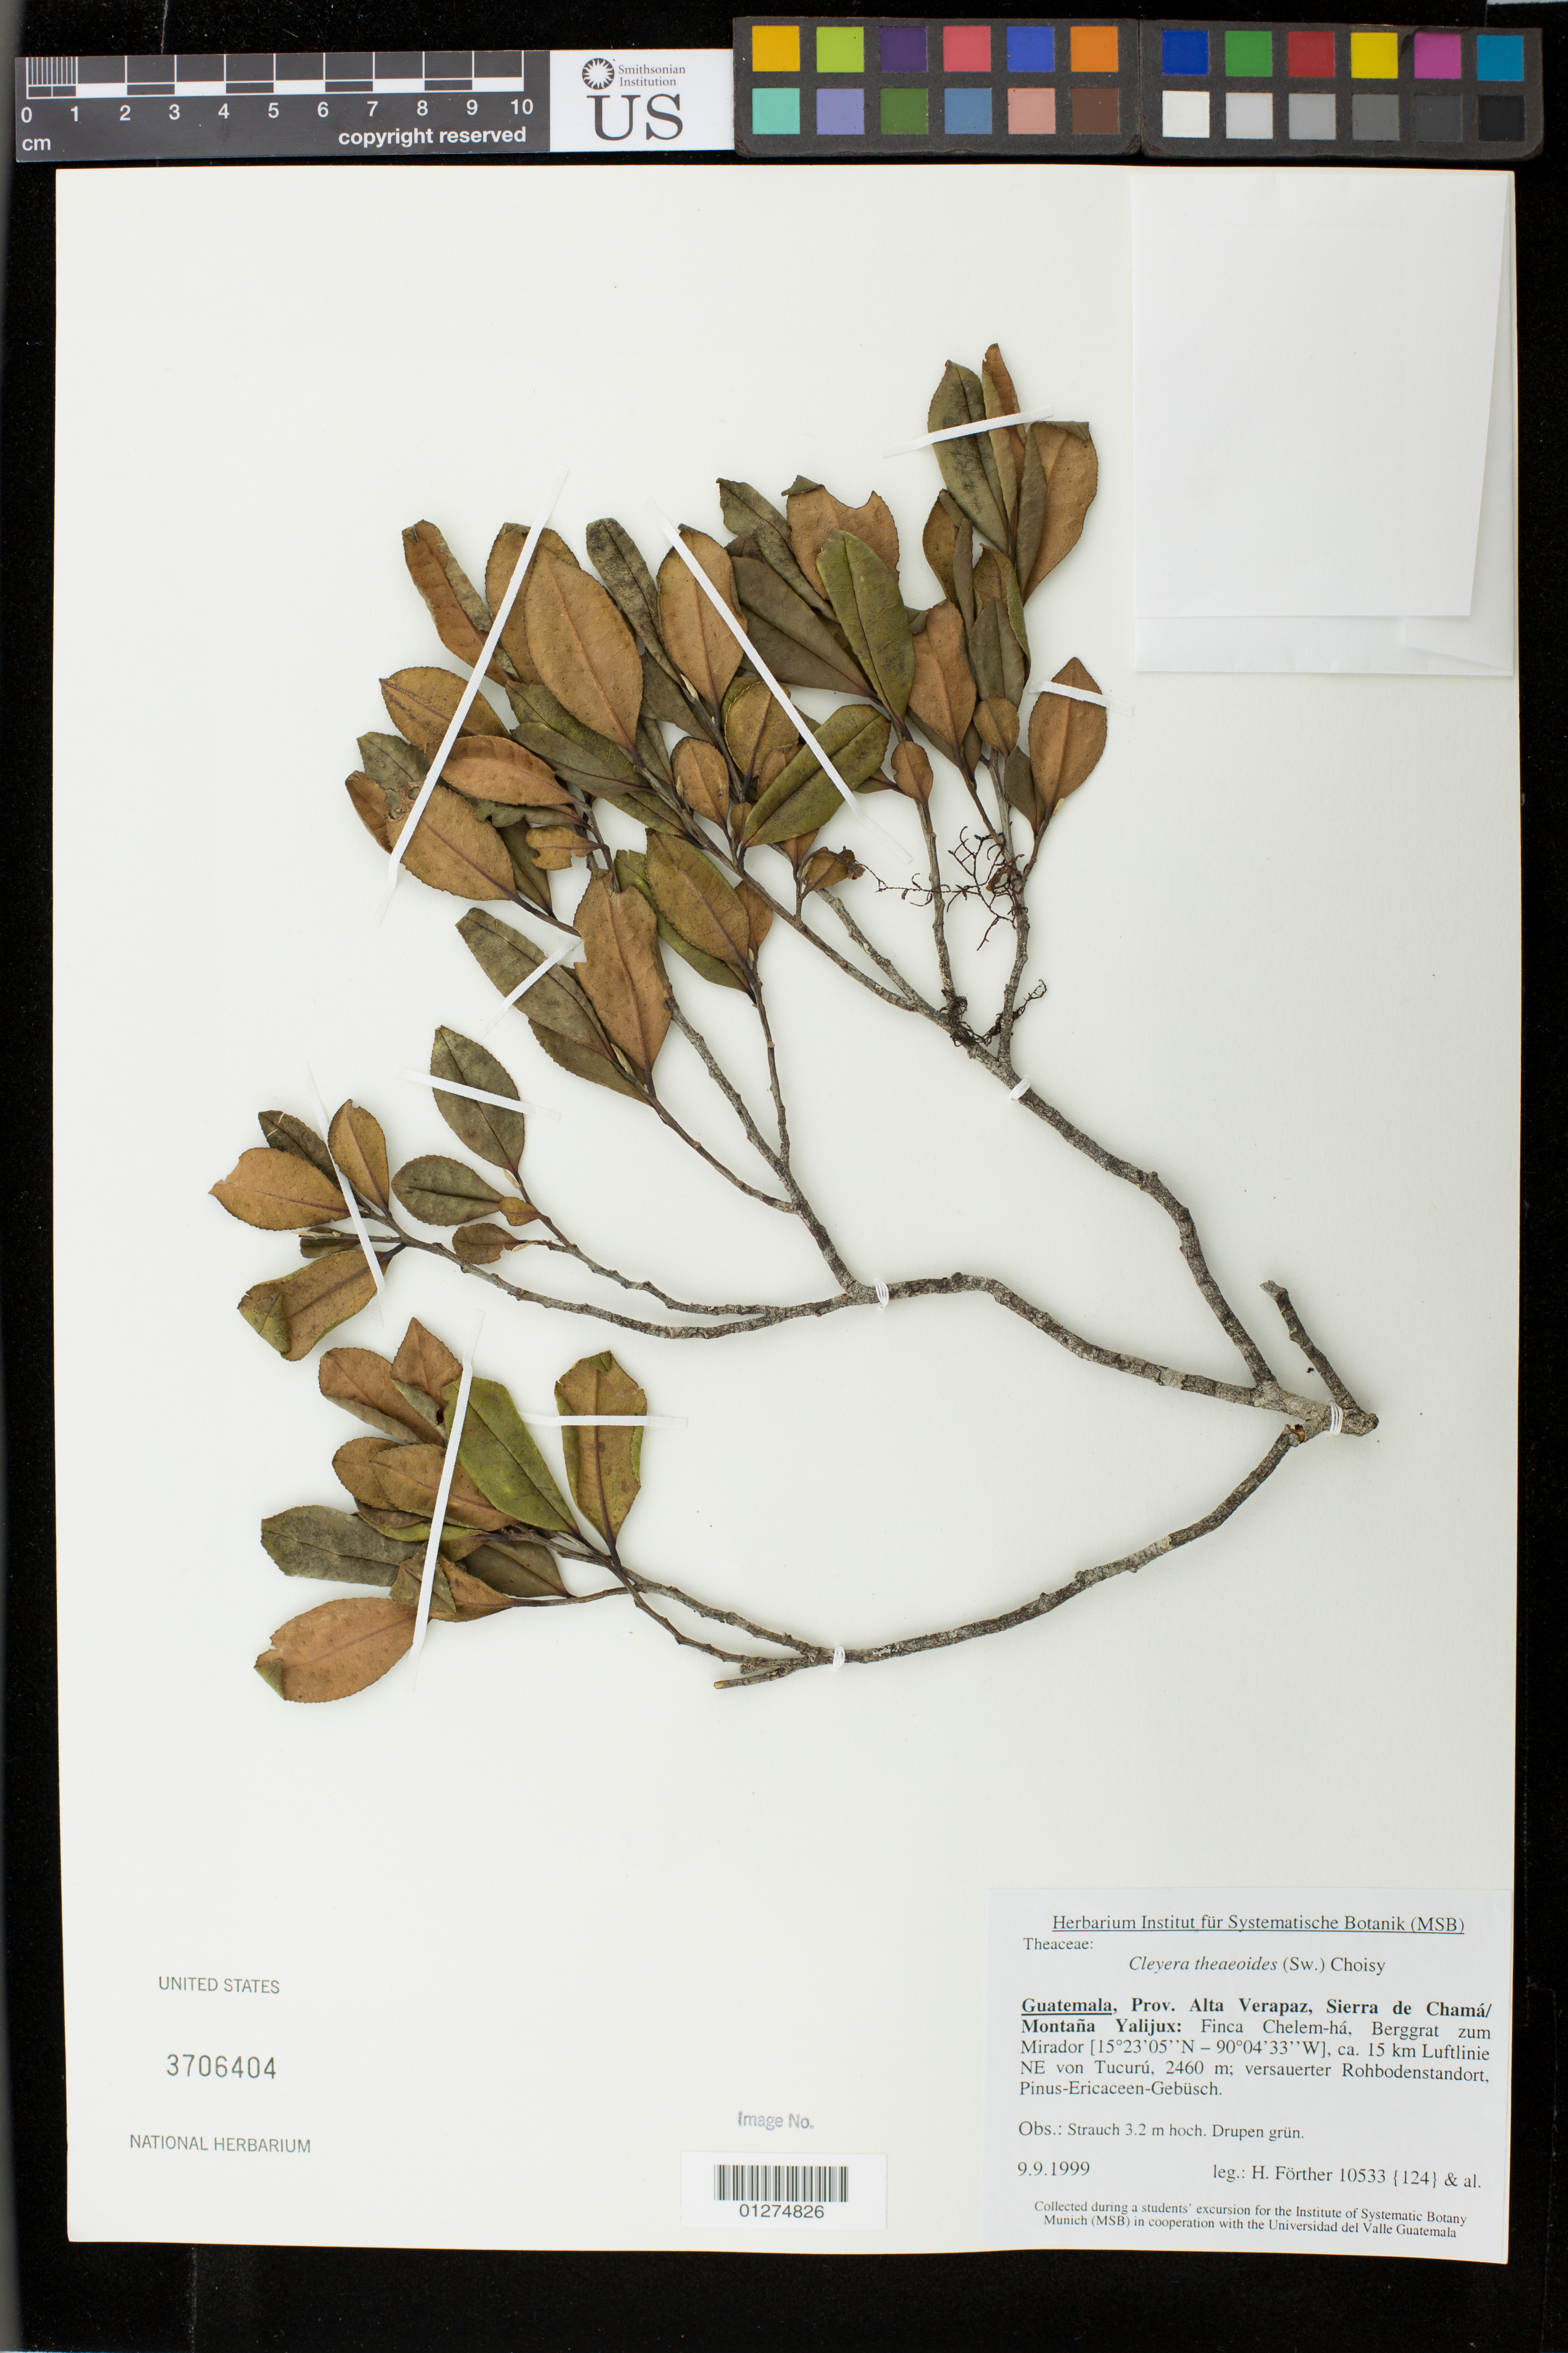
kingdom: Plantae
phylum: Tracheophyta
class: Magnoliopsida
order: Ericales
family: Pentaphylacaceae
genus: Cleyera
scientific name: Cleyera theaeoides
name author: (Sw.) Choisy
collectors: H. Förther et al.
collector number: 10533 {124}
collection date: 1999-09-09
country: Guatemala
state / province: Alta Verapaz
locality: Sierra de Chama/Montana Yalijux: Finca Chelem-ha, Berggrat zum Mirador, ca. 15 km Luftlinie NE von Tucuru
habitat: versauerter rohbodenstandort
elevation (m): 2460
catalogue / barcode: US 3706404